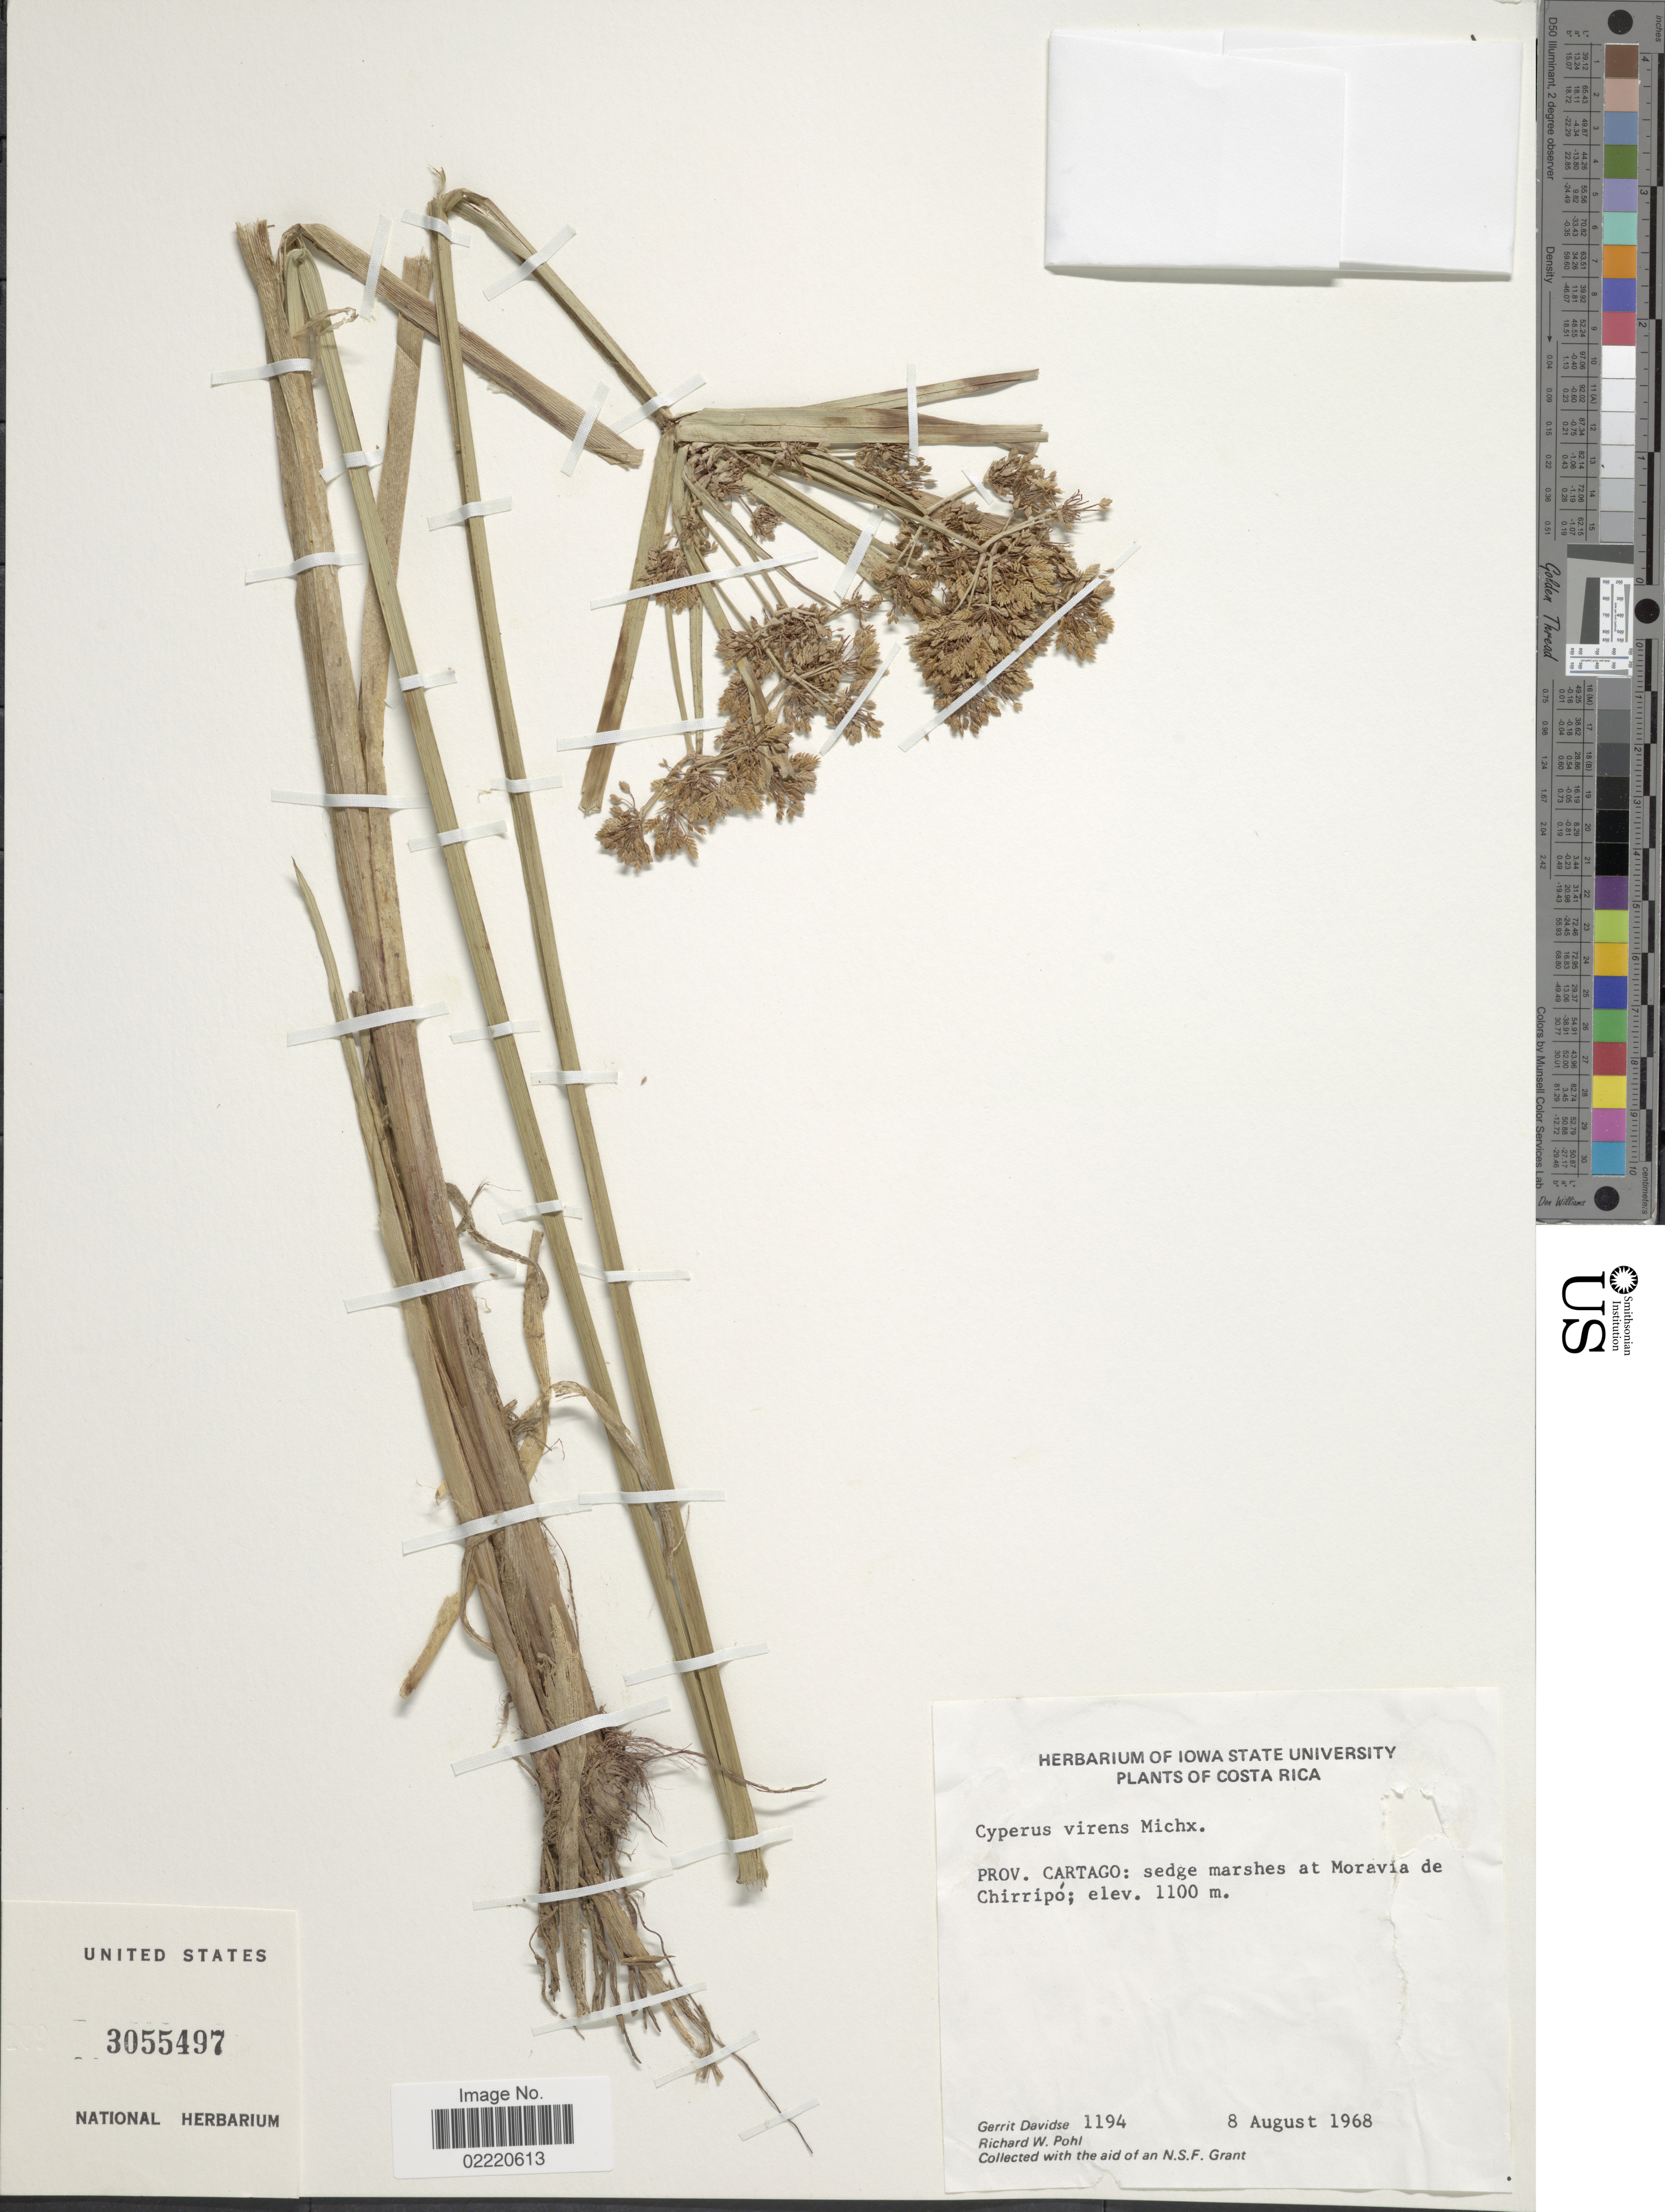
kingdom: Plantae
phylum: Tracheophyta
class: Liliopsida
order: Poales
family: Cyperaceae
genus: Cyperus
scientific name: Cyperus virens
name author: Michx.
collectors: G. Davidse & R. W. Pohl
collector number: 1194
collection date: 1968-08-08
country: Costa Rica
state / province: Cartago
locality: Sege marshes at Moravia de Chirripo.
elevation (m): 1100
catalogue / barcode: US 3055497